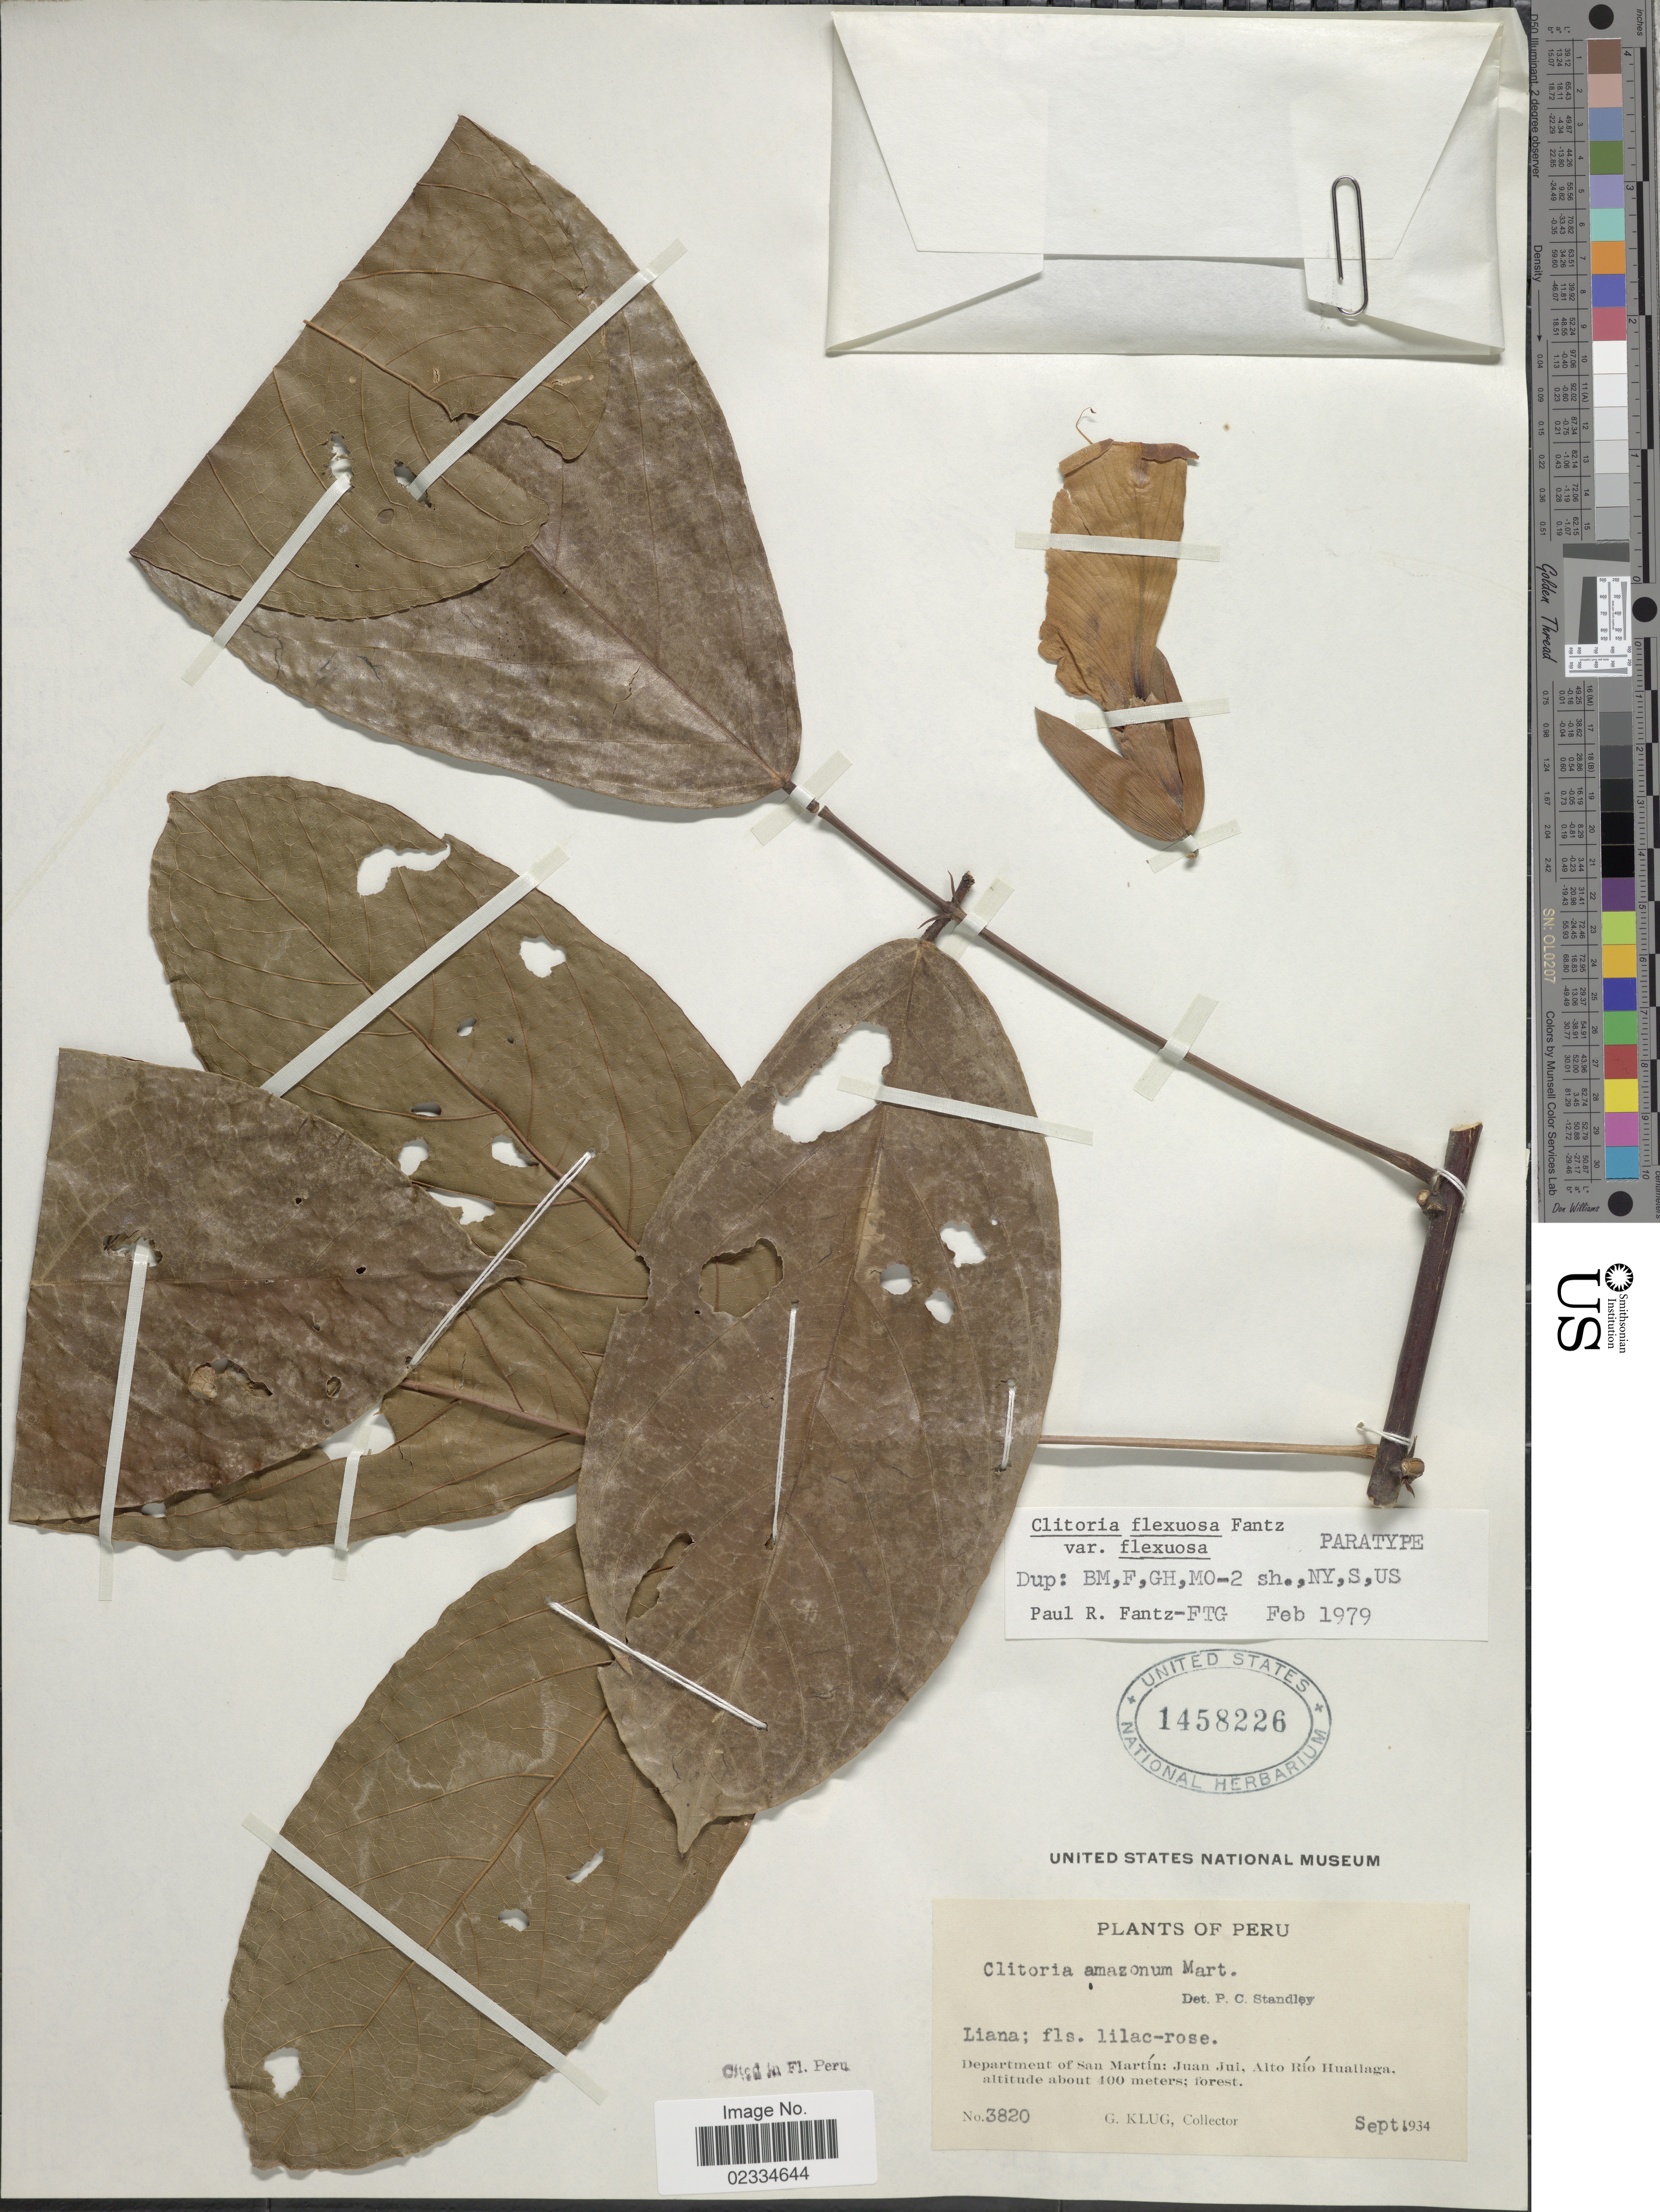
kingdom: Plantae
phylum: Tracheophyta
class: Magnoliopsida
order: Fabales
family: Fabaceae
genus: Clitoria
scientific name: Clitoria amazonum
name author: Mart. ex Benth.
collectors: G. Klug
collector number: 3820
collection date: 1934-09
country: Peru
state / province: San Martín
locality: Department of San Martin: Juan Jui, Alto Rio Huallaga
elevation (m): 400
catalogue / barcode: US 1458226